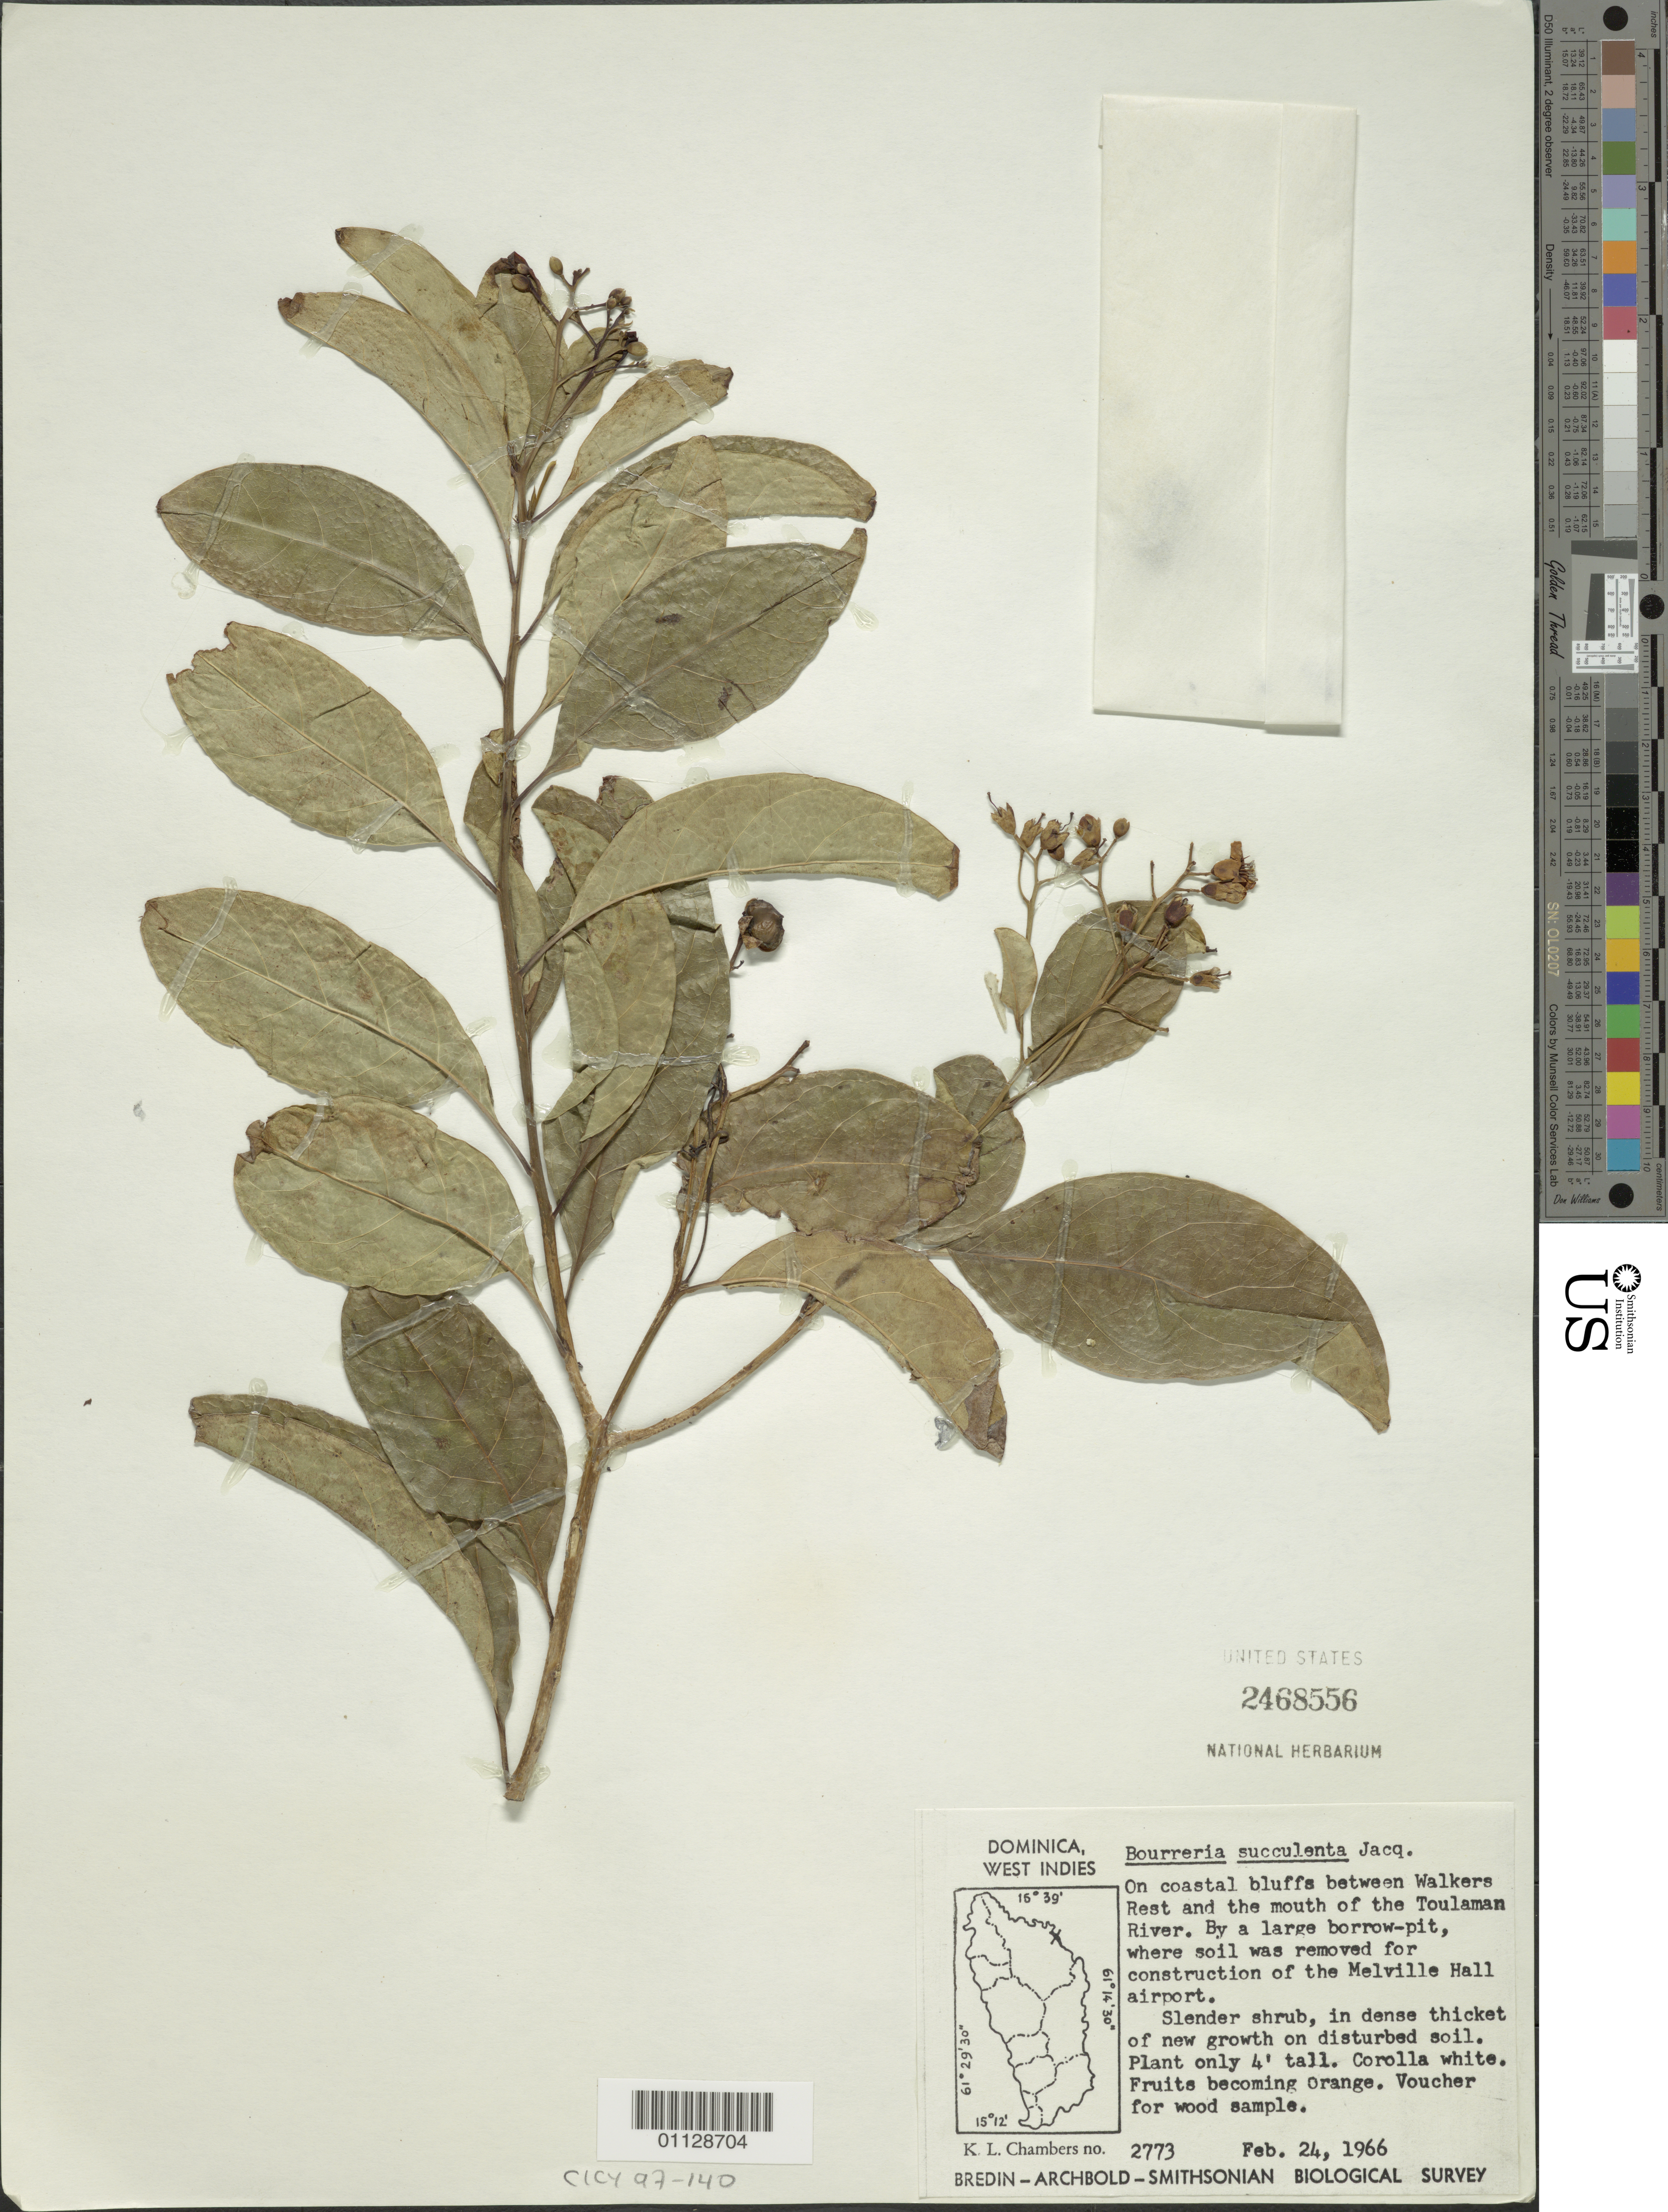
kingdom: Plantae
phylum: Tracheophyta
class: Magnoliopsida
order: Boraginales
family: Ehretiaceae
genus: Bourreria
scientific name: Bourreria succulenta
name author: Jacq.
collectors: K. L. Chambers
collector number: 2773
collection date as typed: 24 Feb 1966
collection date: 1966-02-24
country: Dominica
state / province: St. Andrew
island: Dominica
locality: On coastal bluffs between Walkers Rest and the mouth of the Toulaman River. By a large borrow-pit, where soil was removed for construction of the Melville Hall airport.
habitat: in dense thicket of new growth on disturbed soil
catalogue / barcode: US 2468556